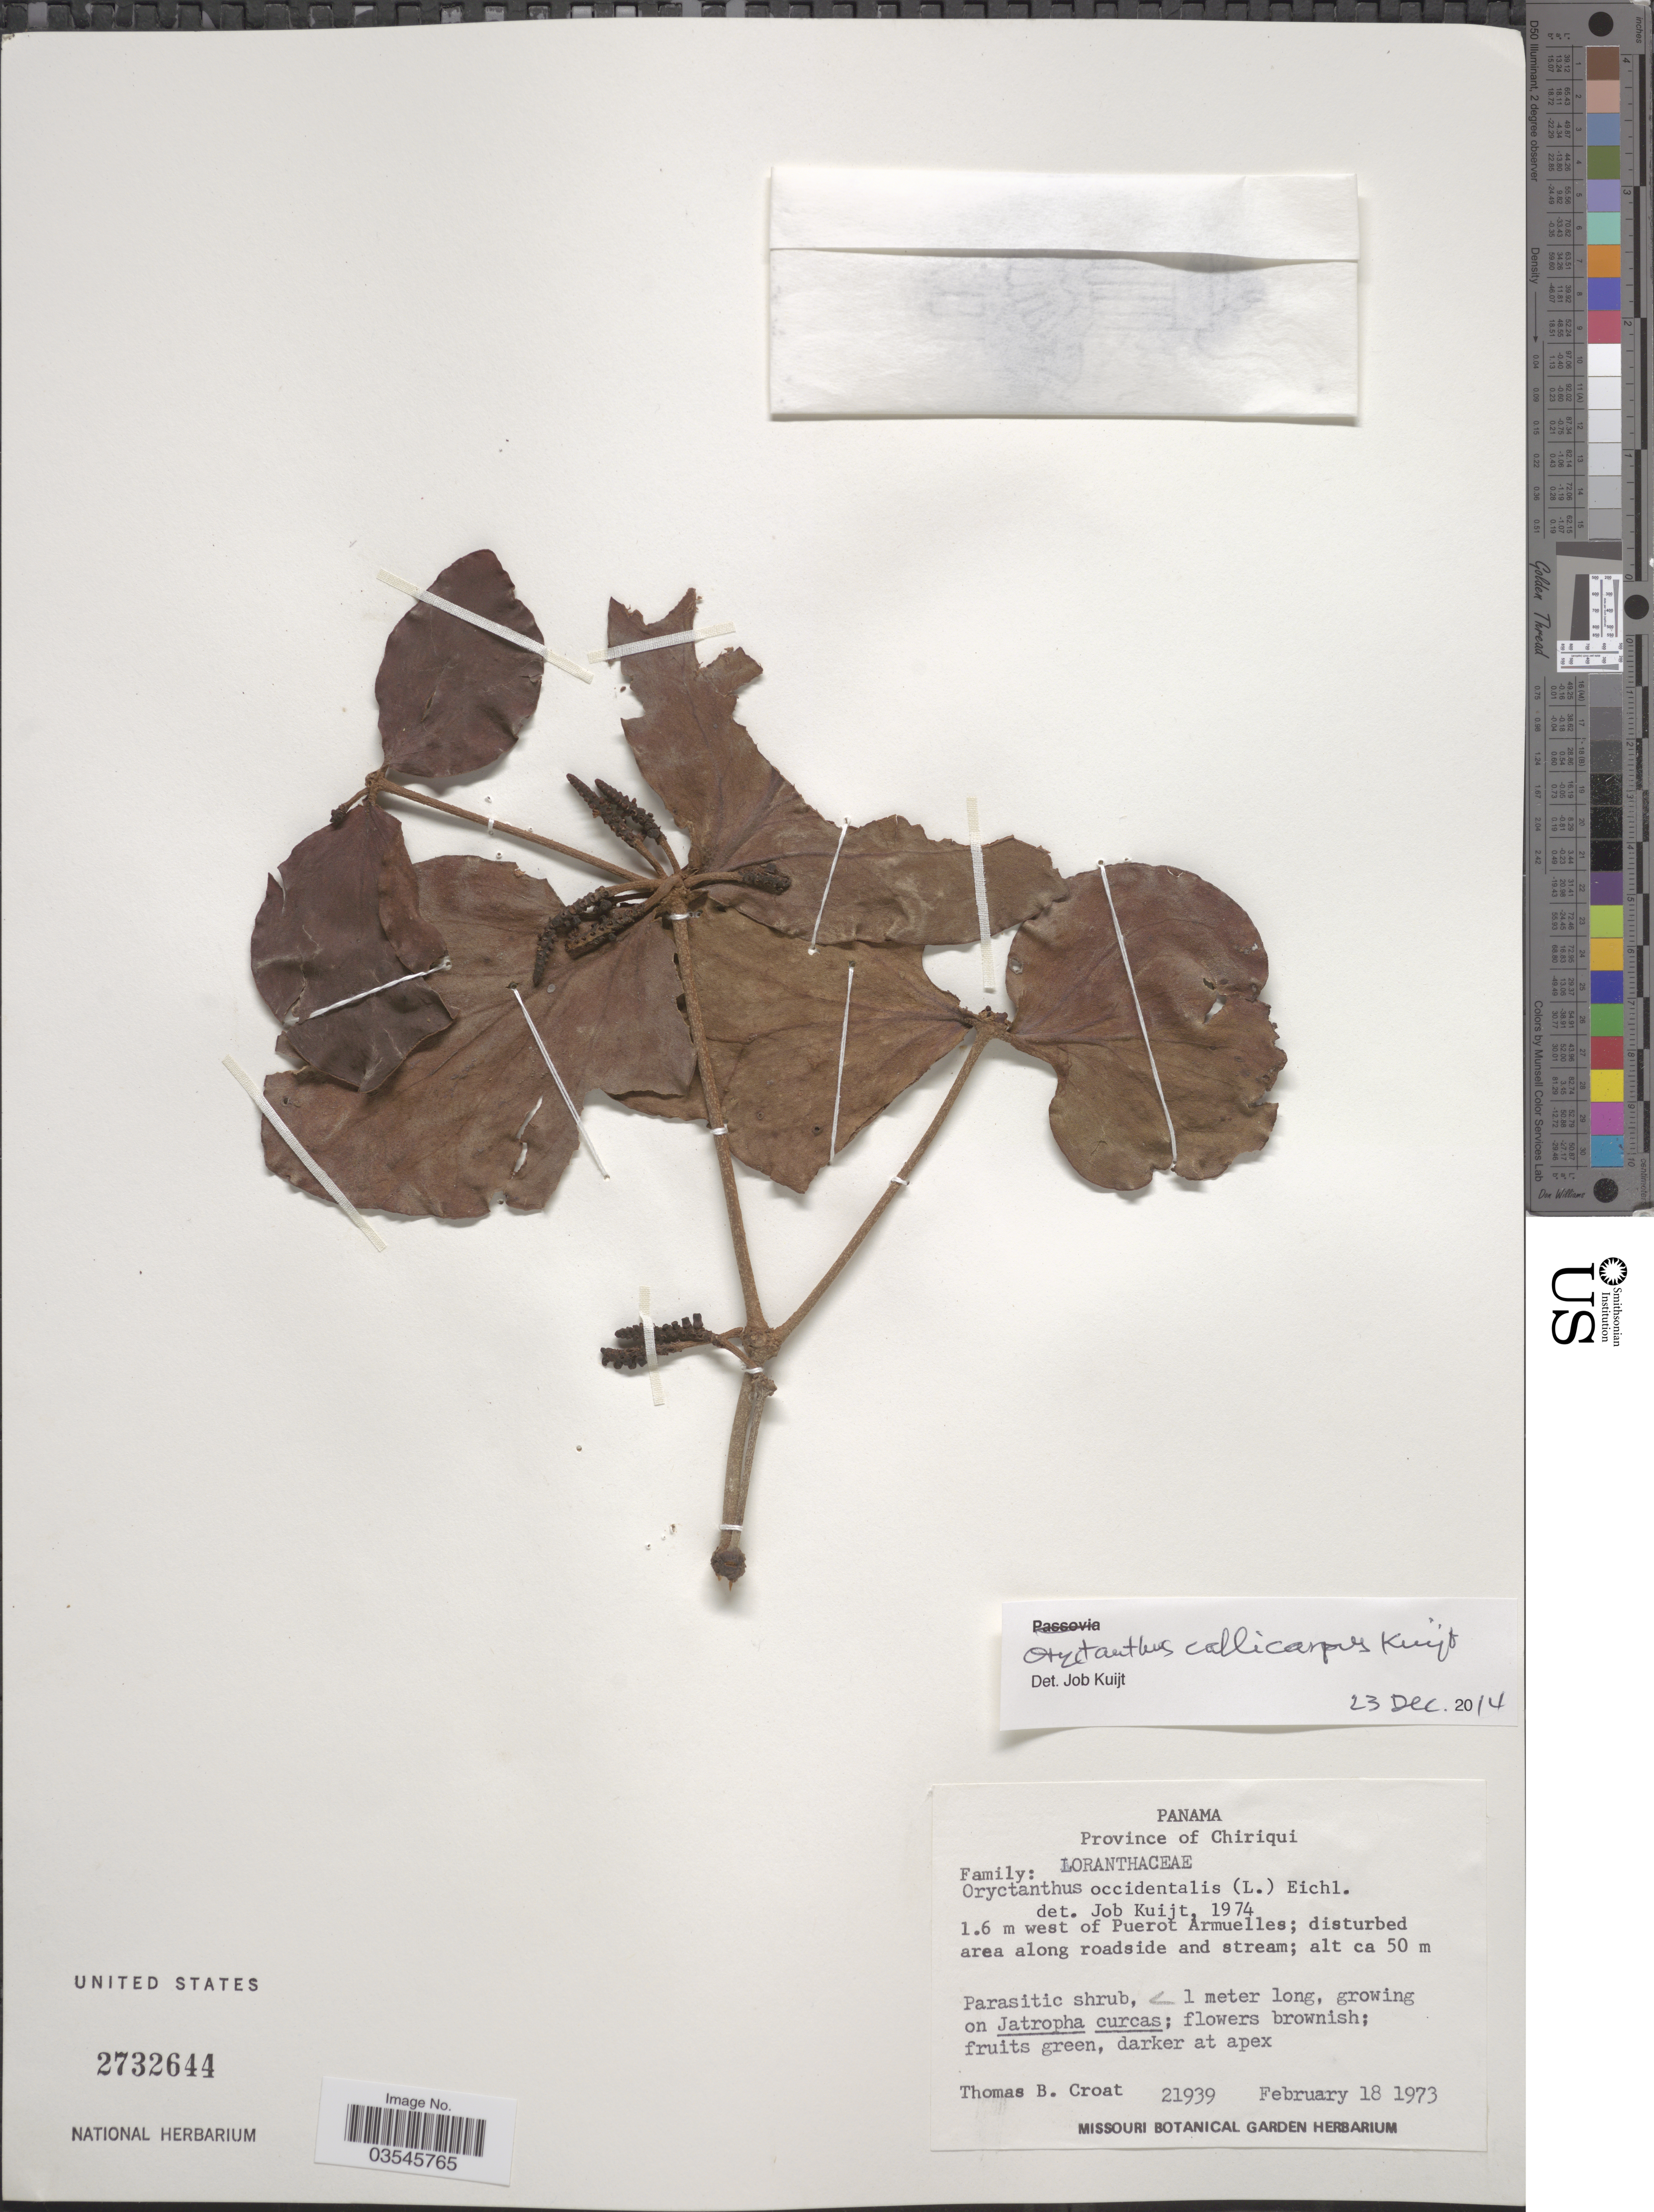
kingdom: Plantae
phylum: Tracheophyta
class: Magnoliopsida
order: Santalales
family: Loranthaceae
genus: Oryctanthus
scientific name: Oryctanthus callicarpus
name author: Kuijt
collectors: T. B. Croat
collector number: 21939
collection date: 1973-02-18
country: Panama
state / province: Chiriqui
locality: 1.6 m west of Puerot Armuelles; disturbed area along roadside and stream.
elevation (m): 50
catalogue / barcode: US 2732644